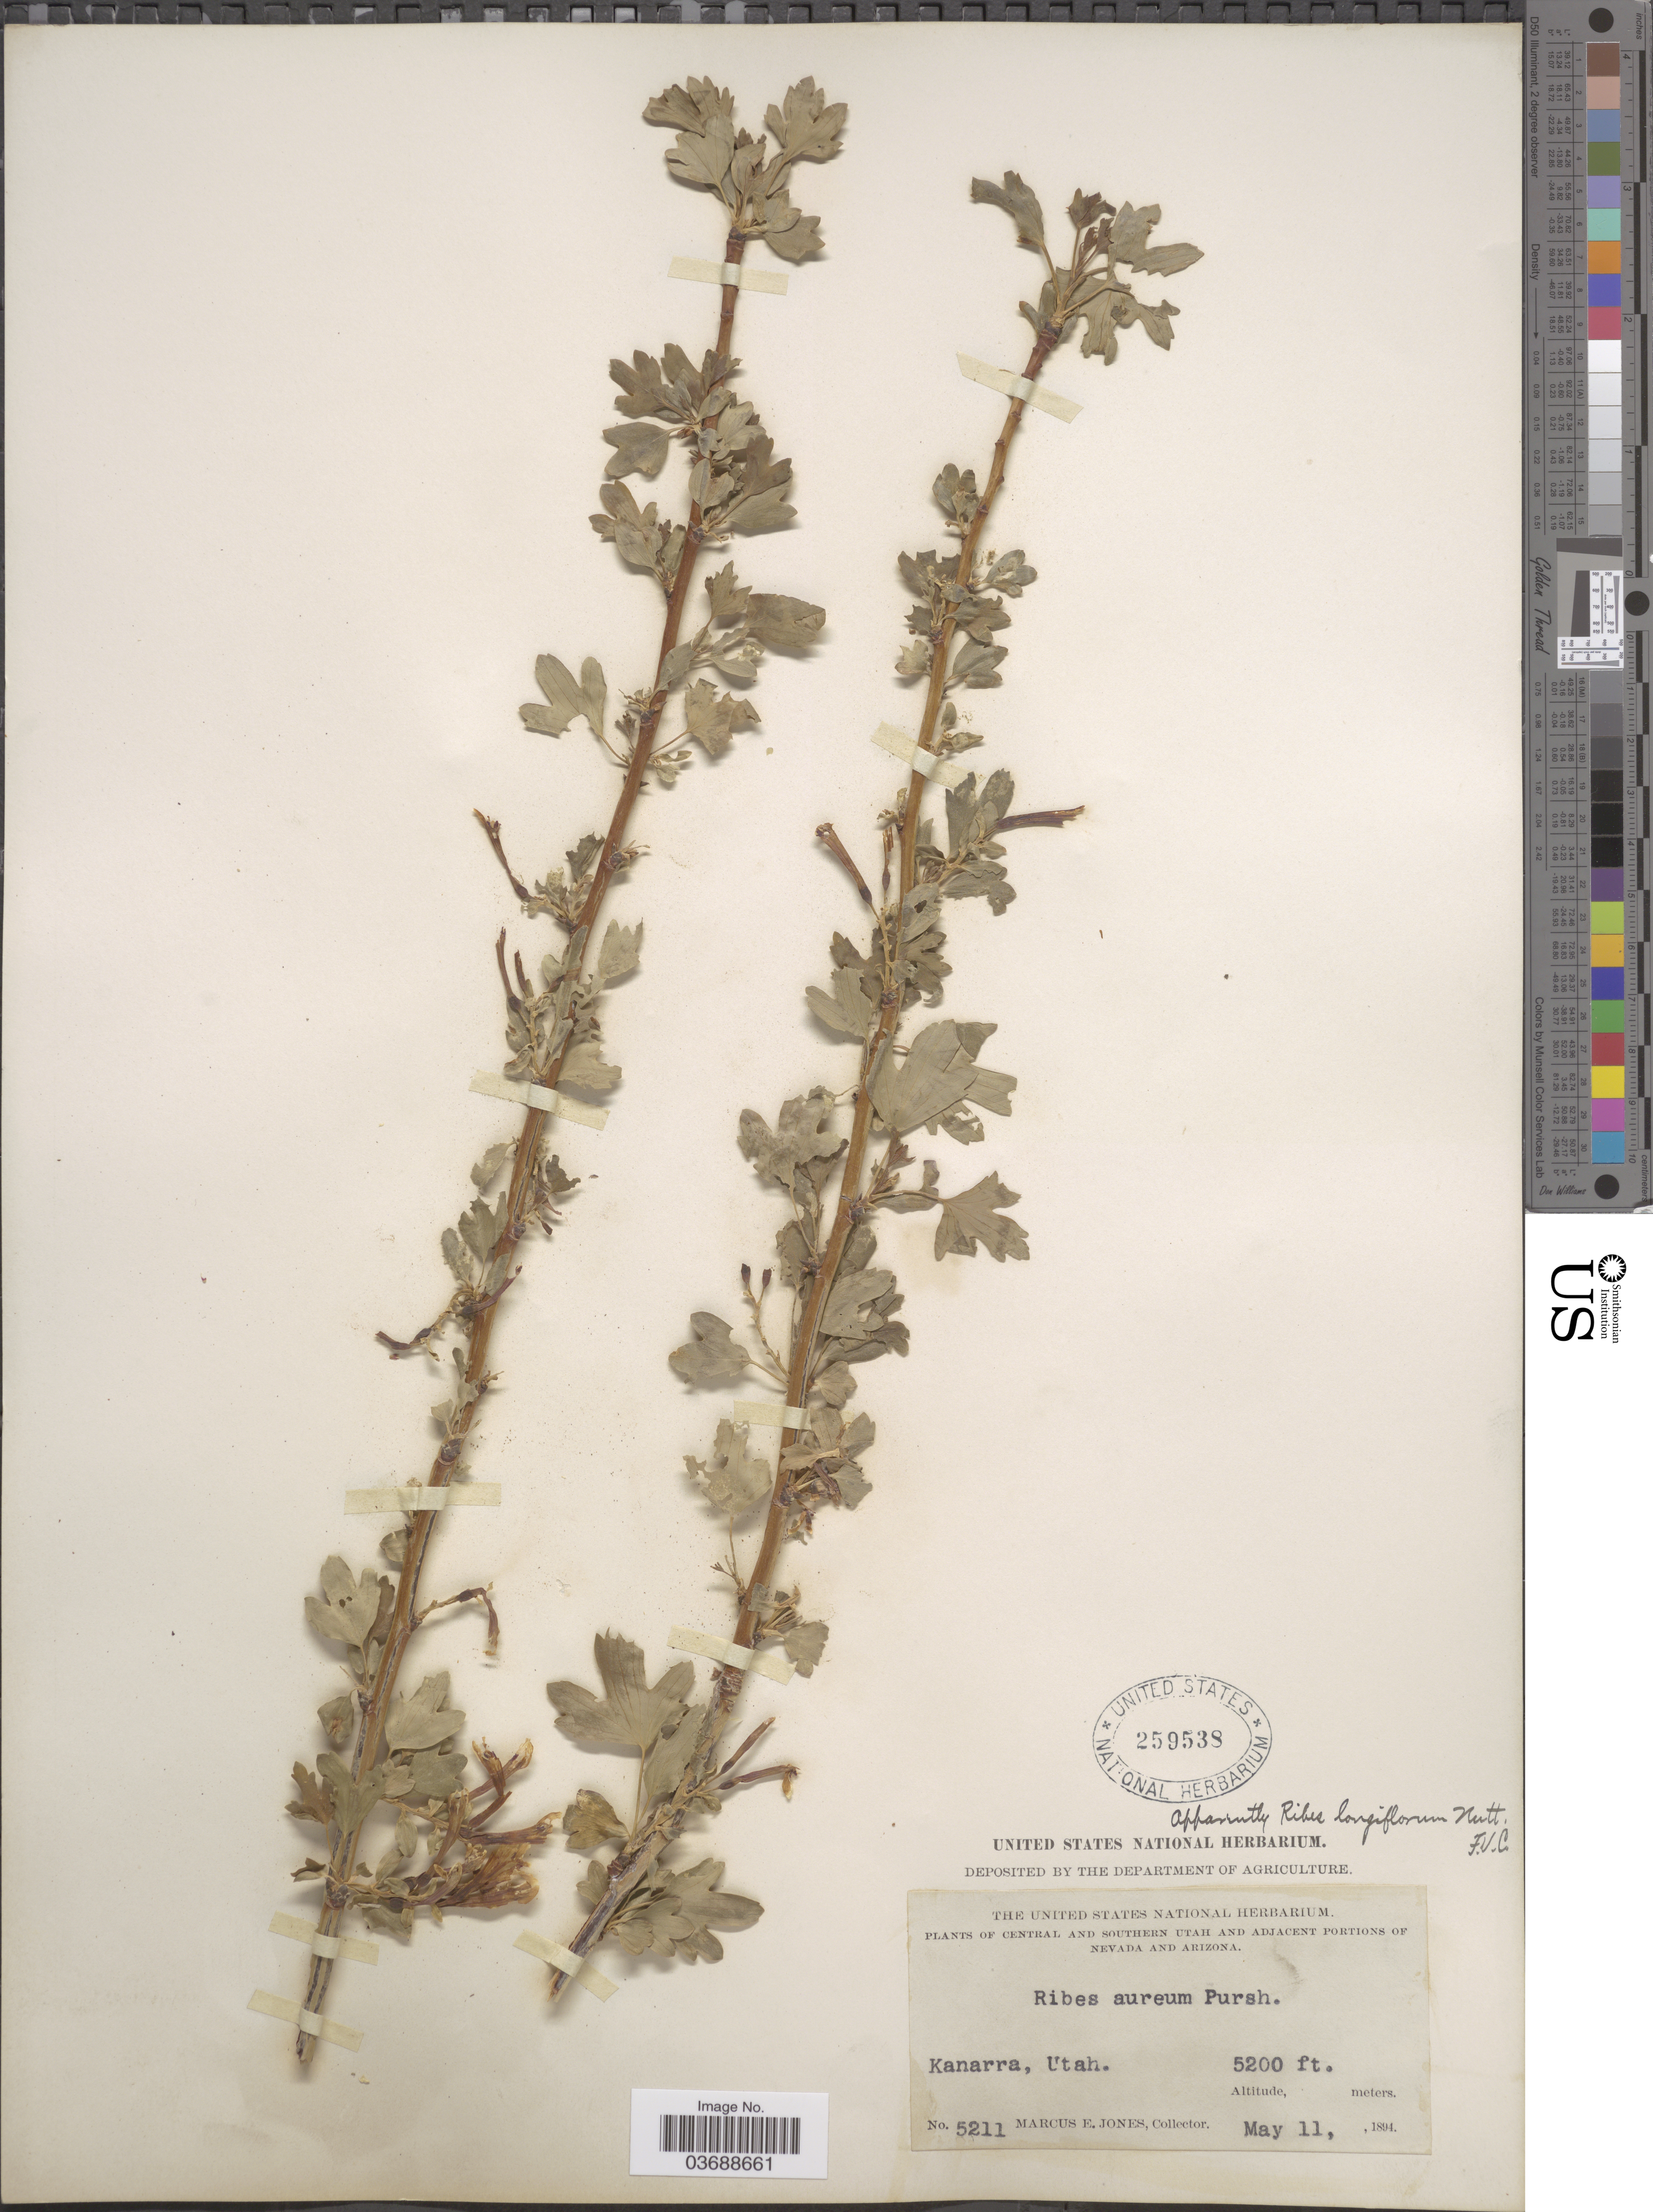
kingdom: Plantae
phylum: Tracheophyta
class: Magnoliopsida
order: Saxifragales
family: Grossulariaceae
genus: Ribes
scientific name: Ribes odoratum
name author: H.L. Wendl.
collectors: M. E. Jones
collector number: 5211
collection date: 1894-05-11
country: United States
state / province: Utah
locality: Central and Southern Utah. Kanarra.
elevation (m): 1585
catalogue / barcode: US 259538